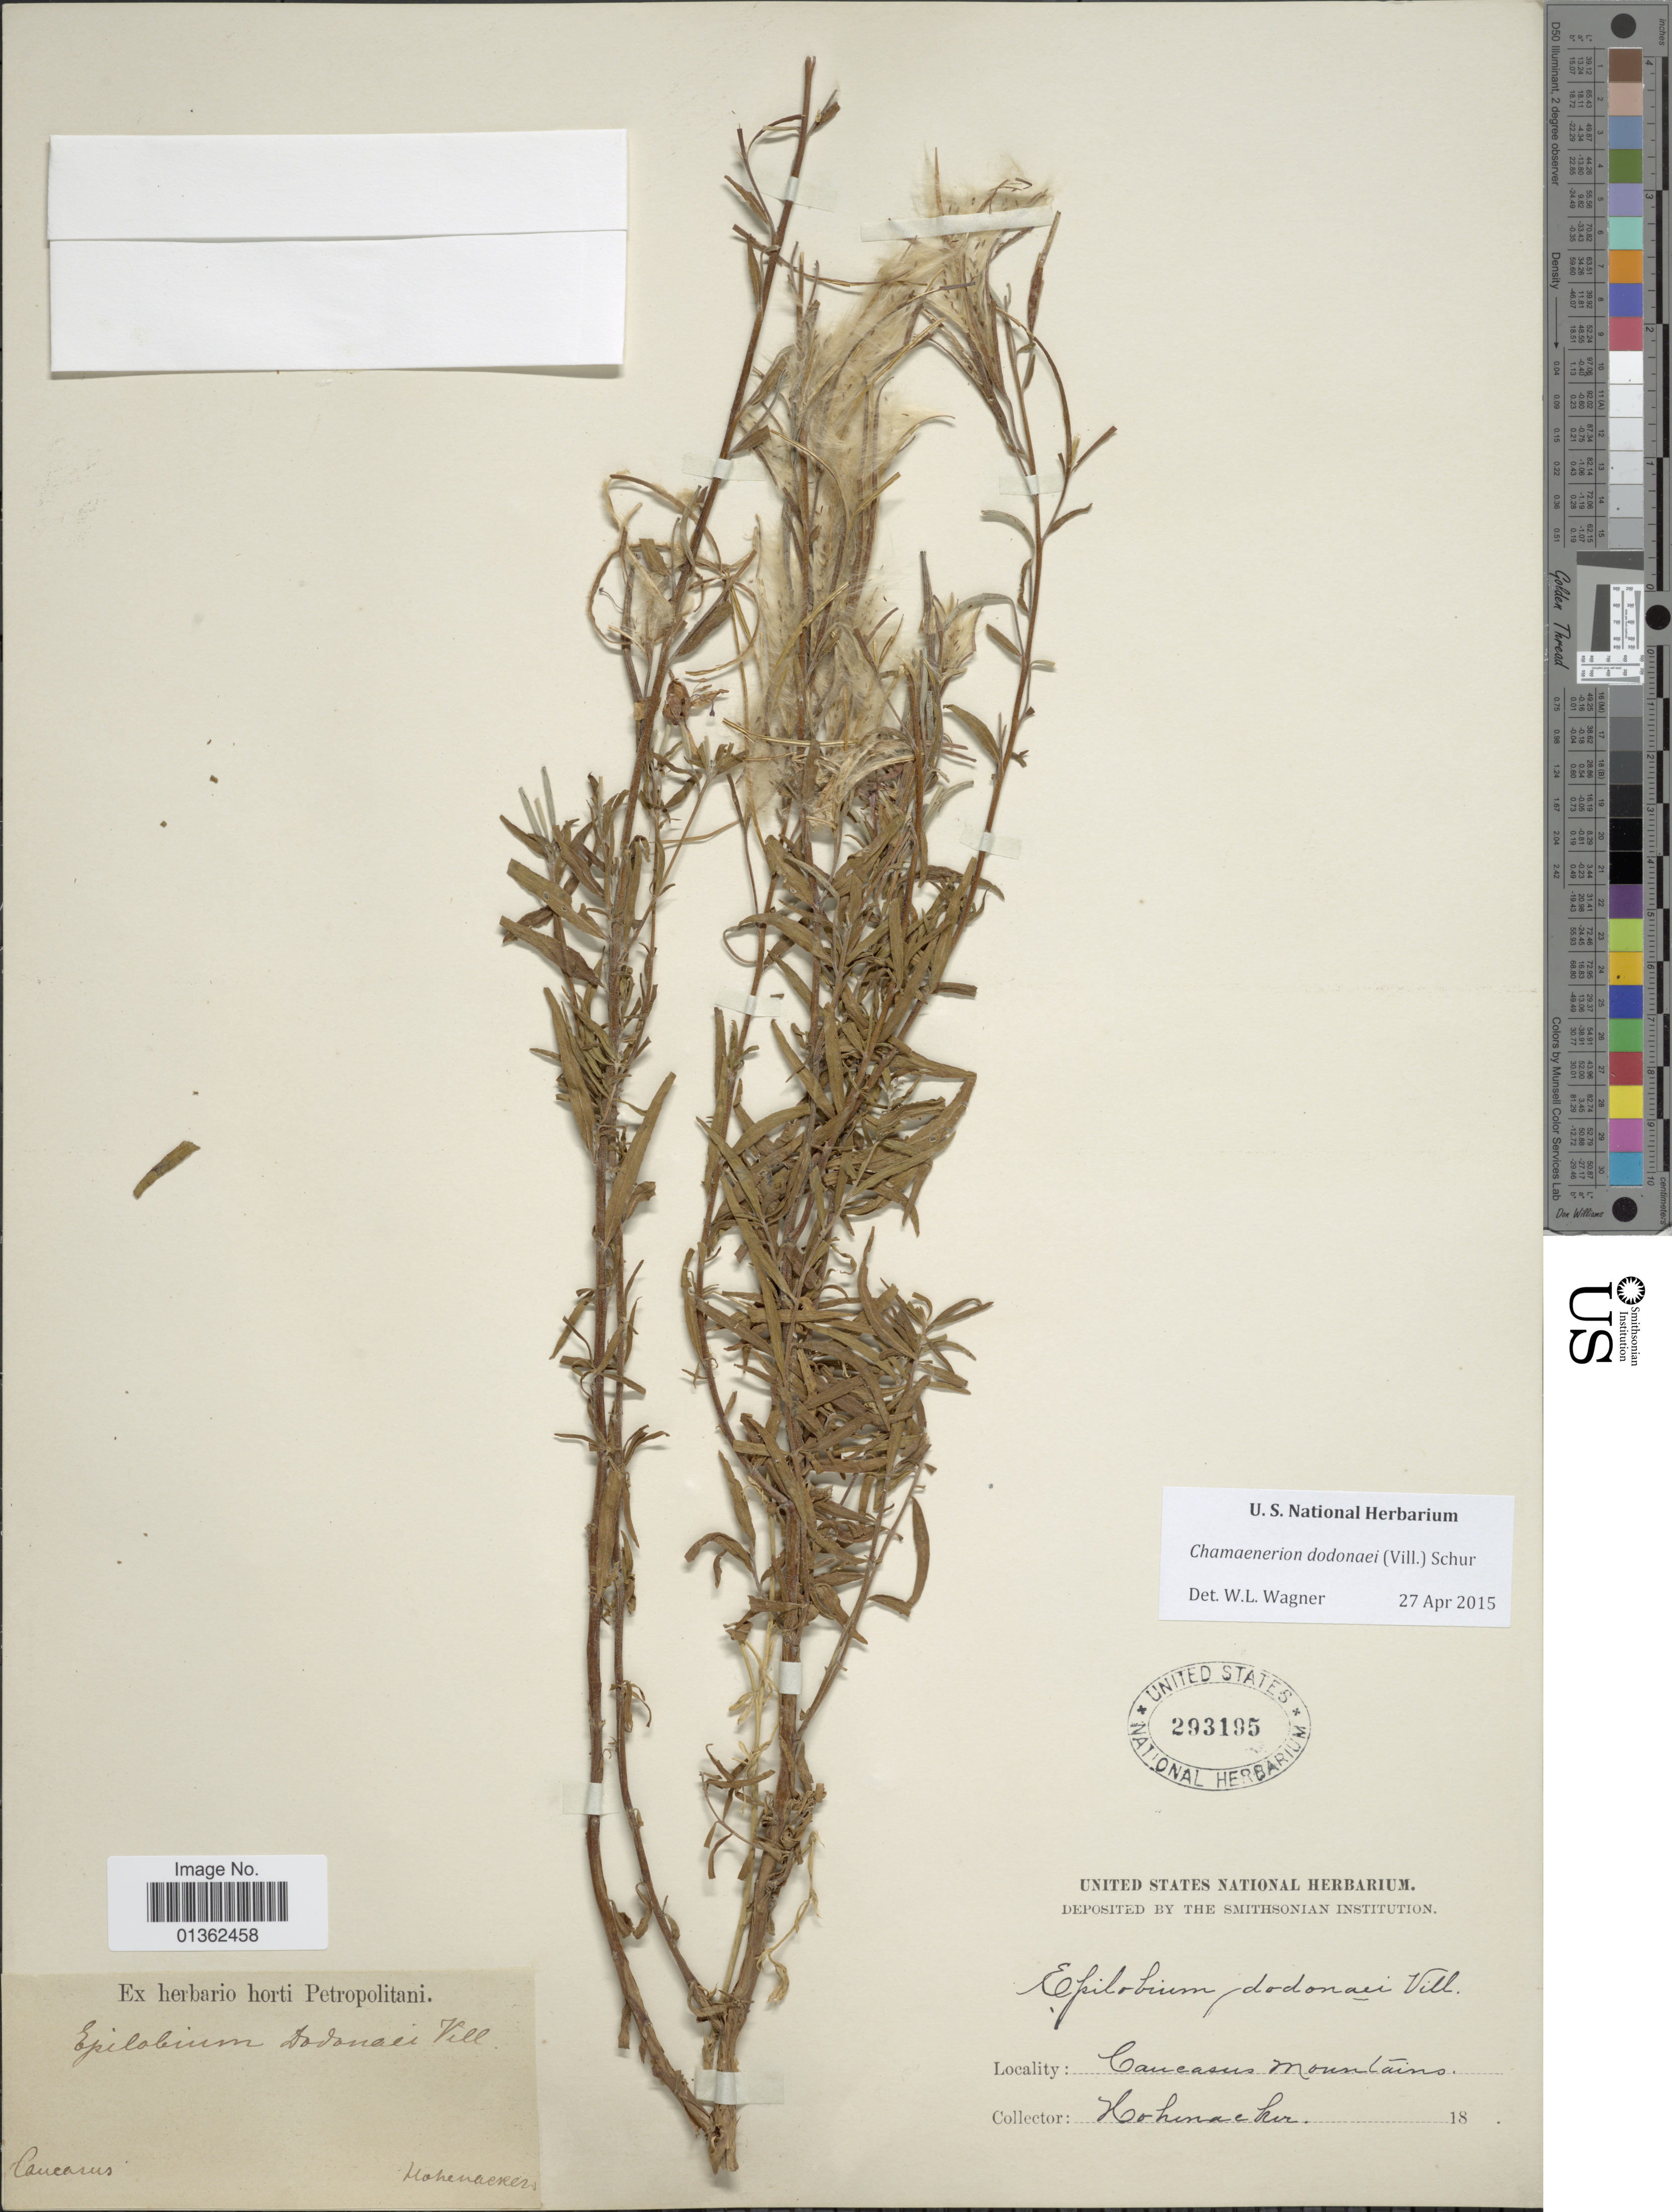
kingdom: Plantae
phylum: Tracheophyta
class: Magnoliopsida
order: Myrtales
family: Onagraceae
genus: Chamaenerion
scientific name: Chamaenerion dodonaei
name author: (Vill.) Schur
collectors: Hohenacker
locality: Caucasus Mountains.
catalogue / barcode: US 293195